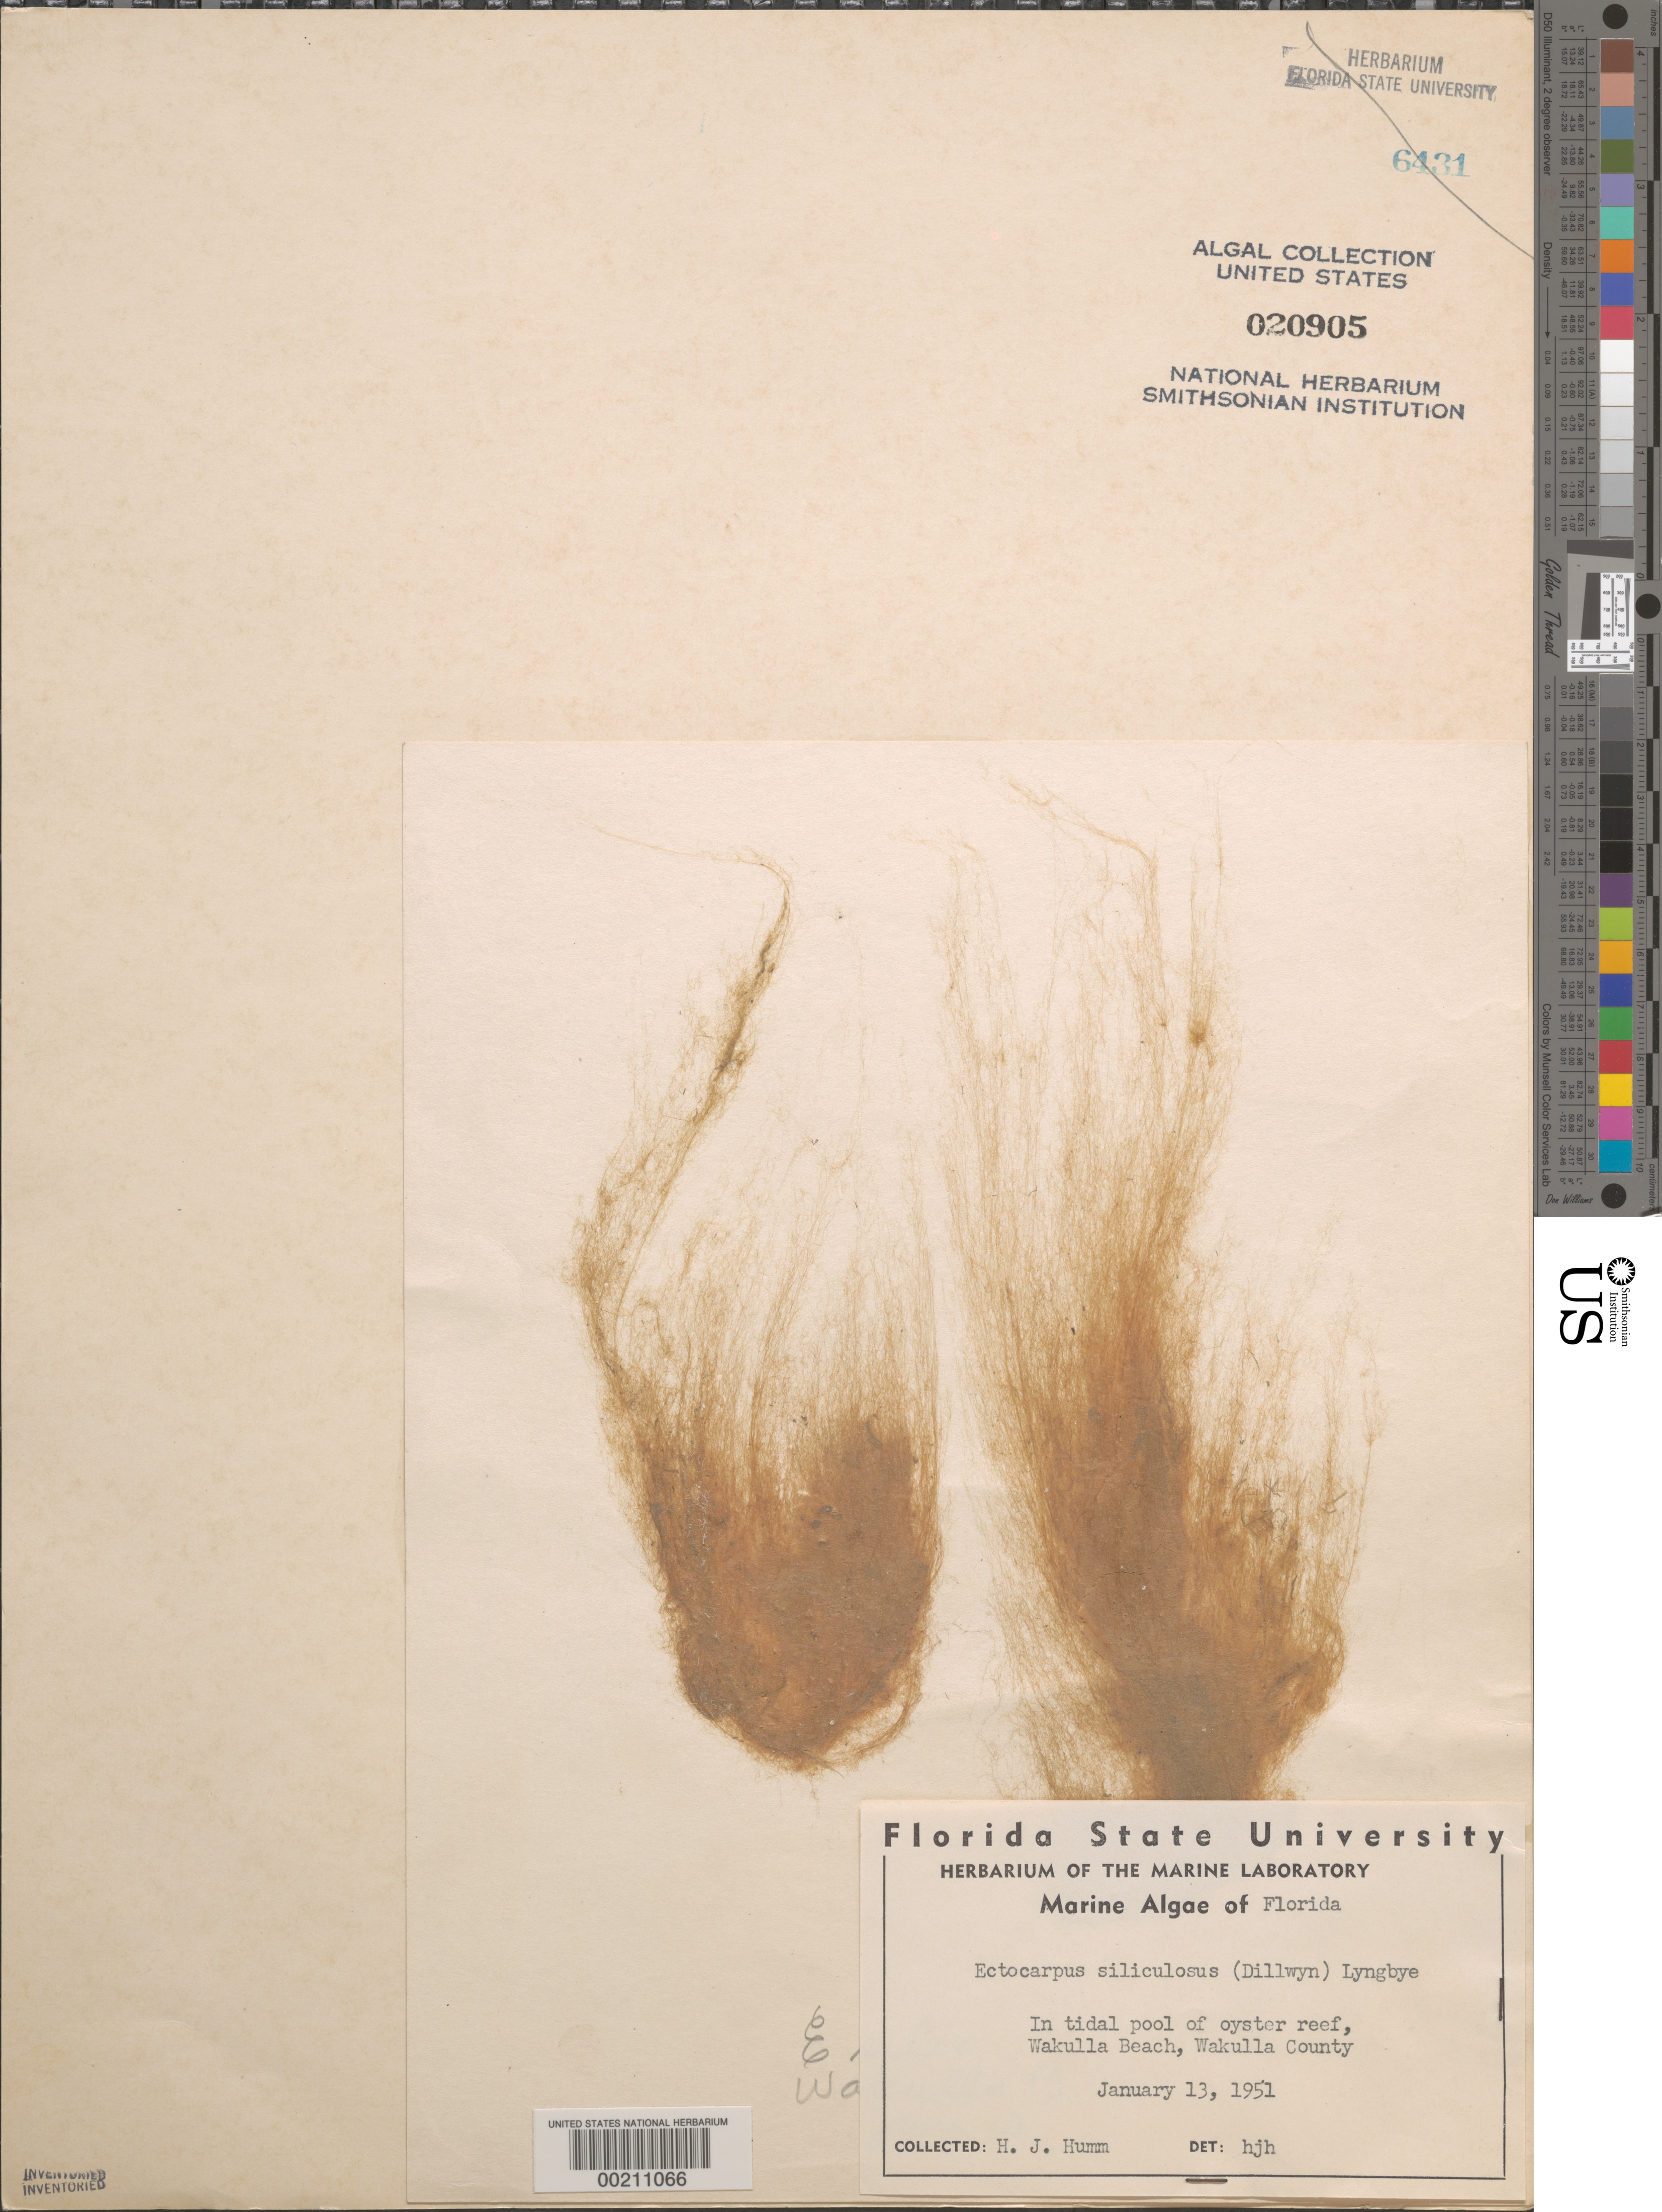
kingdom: Chromista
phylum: Ochrophyta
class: Phaeophyceae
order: Ectocarpales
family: Ectocarpaceae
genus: Ectocarpus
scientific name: Ectocarpus siliculosus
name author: (Dillwyn) Lyngbye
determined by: Humm, Harold J.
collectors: H. J. Humm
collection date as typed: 13 Jan 1951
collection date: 1951-01-13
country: United States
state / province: Florida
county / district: Wakulla County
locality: Wakulla Beach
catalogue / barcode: US 20905